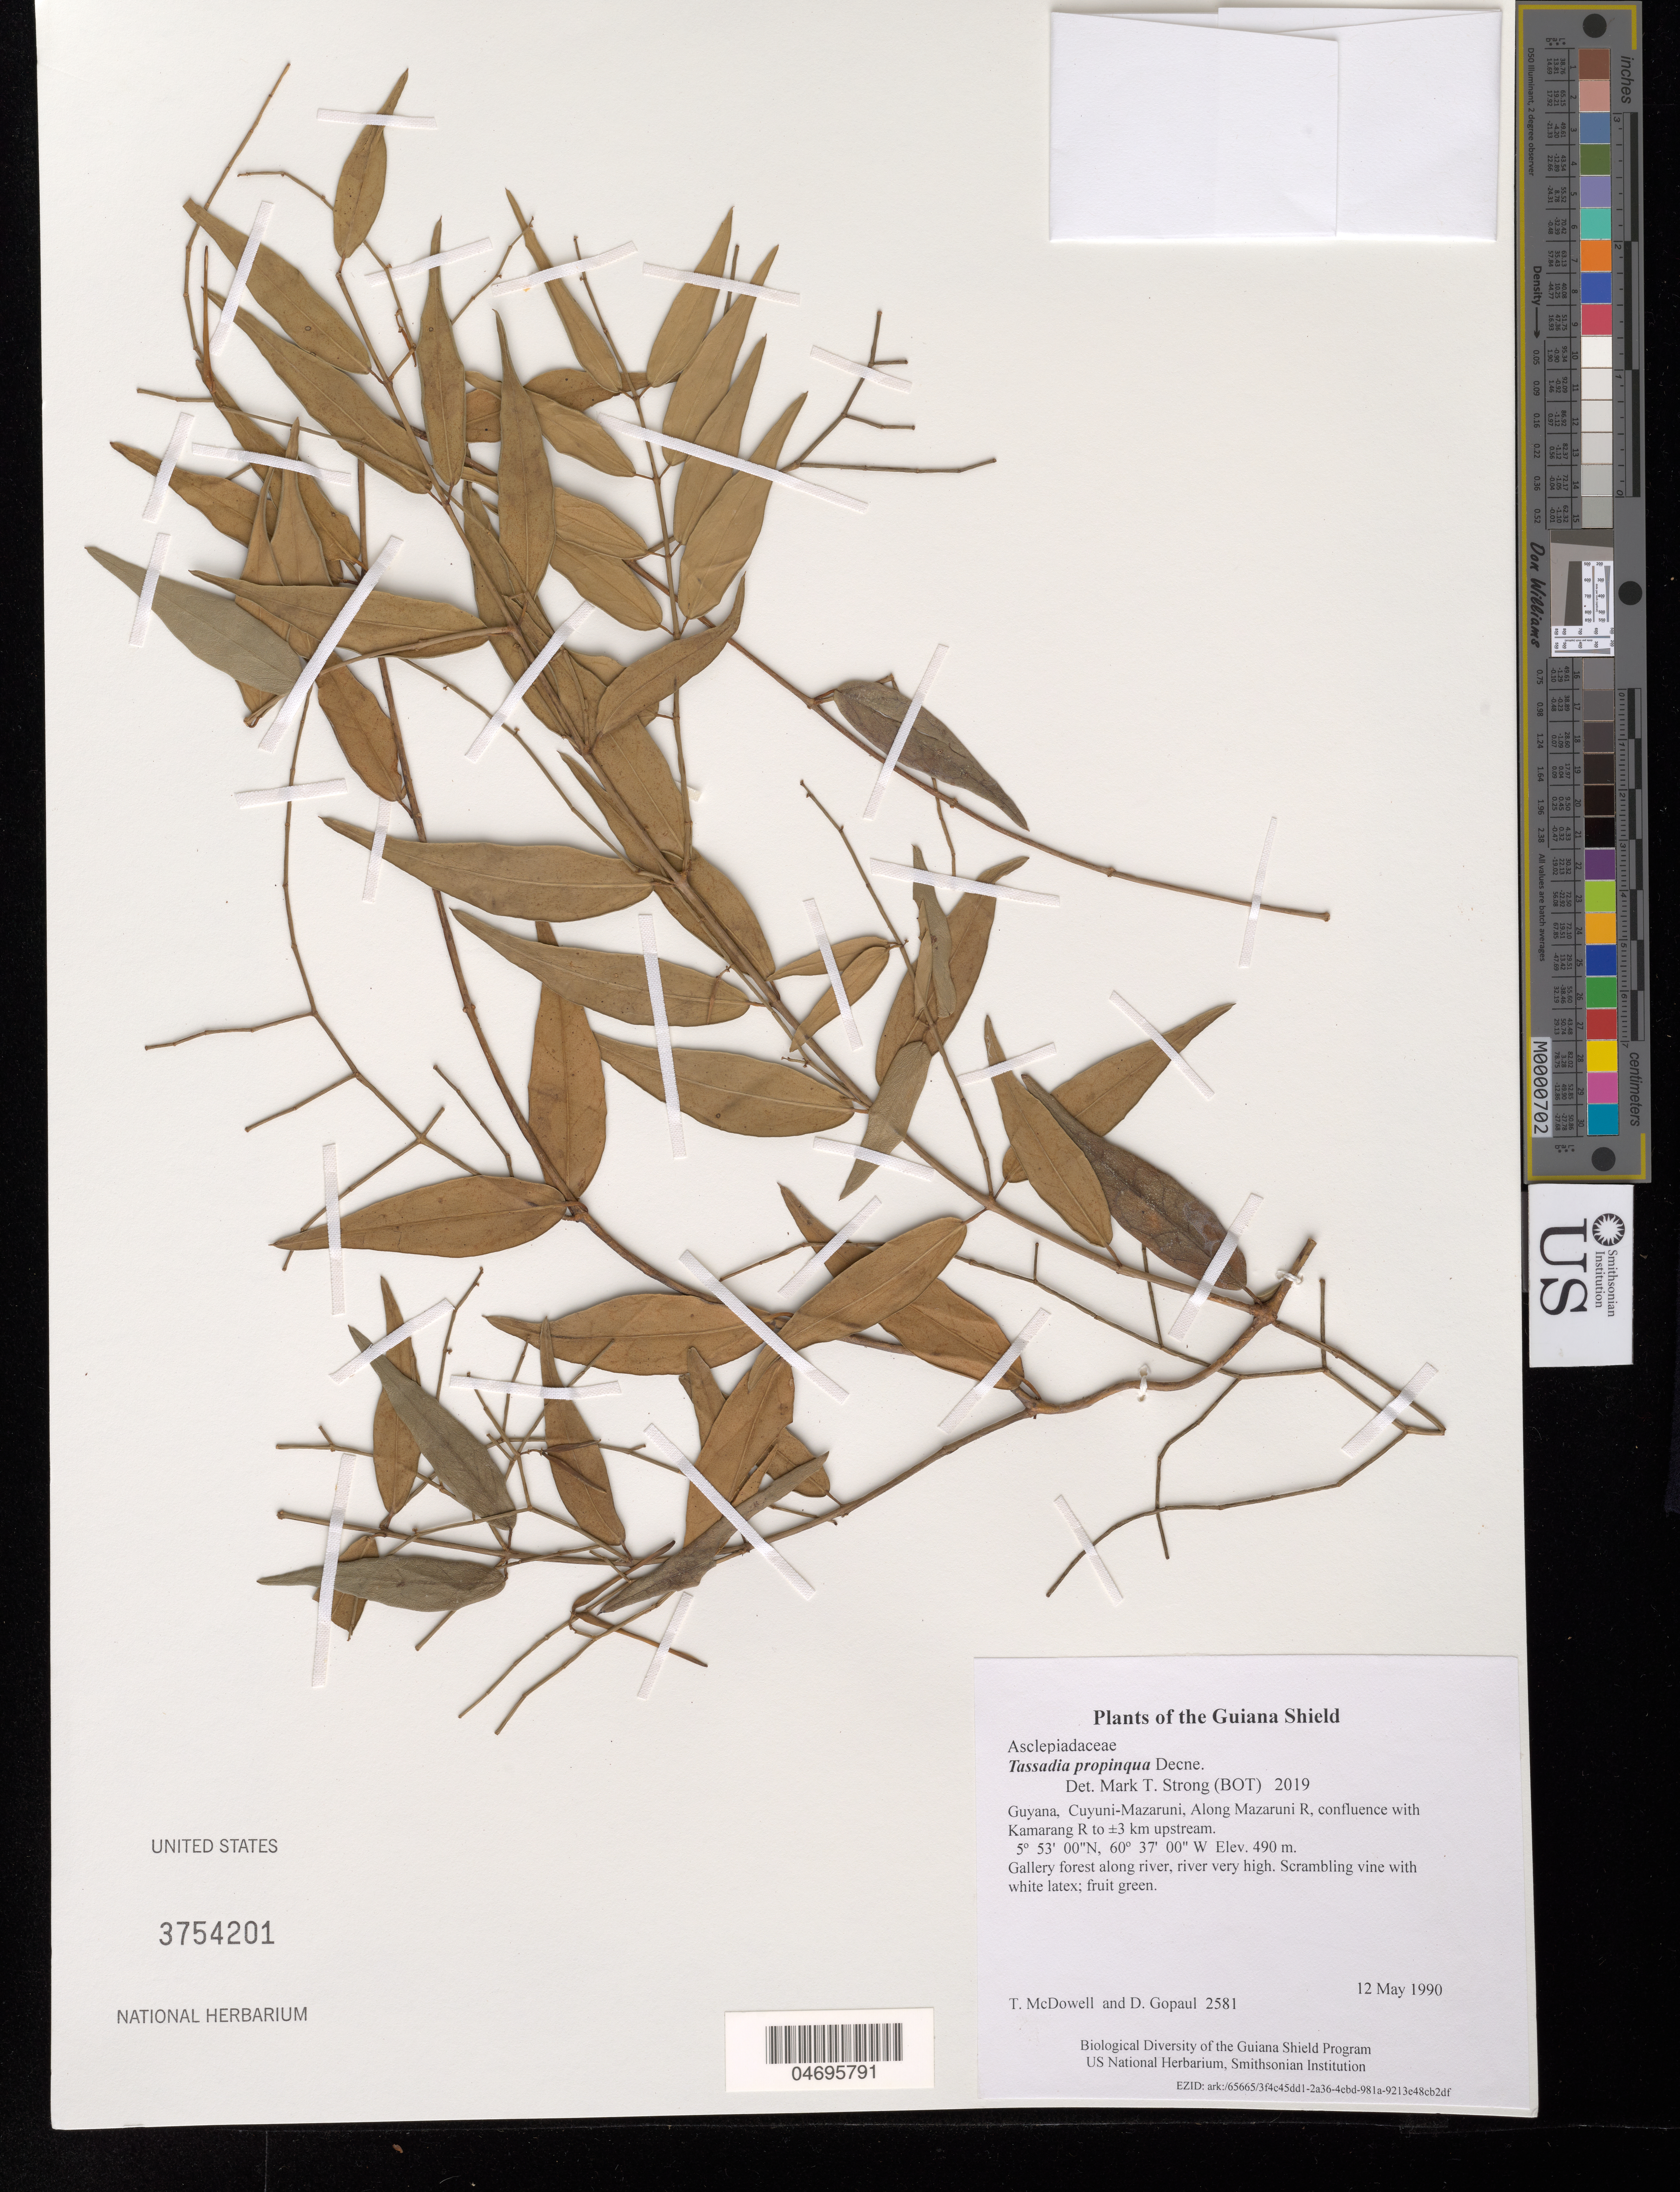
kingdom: Plantae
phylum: Tracheophyta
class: Magnoliopsida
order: Gentianales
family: Apocynaceae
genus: Tassadia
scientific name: Tassadia propinqua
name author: Decne.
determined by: Strong, Mark T., (BOT), Smithsonian Institution - National Museum of Natural History (UNITED STATES)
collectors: T. McDowell & D. Gopaul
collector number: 2581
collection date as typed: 12 May 1990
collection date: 1990-05-12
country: Guyana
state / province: Cuyuni-Mazaruni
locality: Along Mazaruni R, confluence with Kamarang R to ±3 km upstream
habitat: Gallery forest along river, river very high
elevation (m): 490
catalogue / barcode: US 3754201